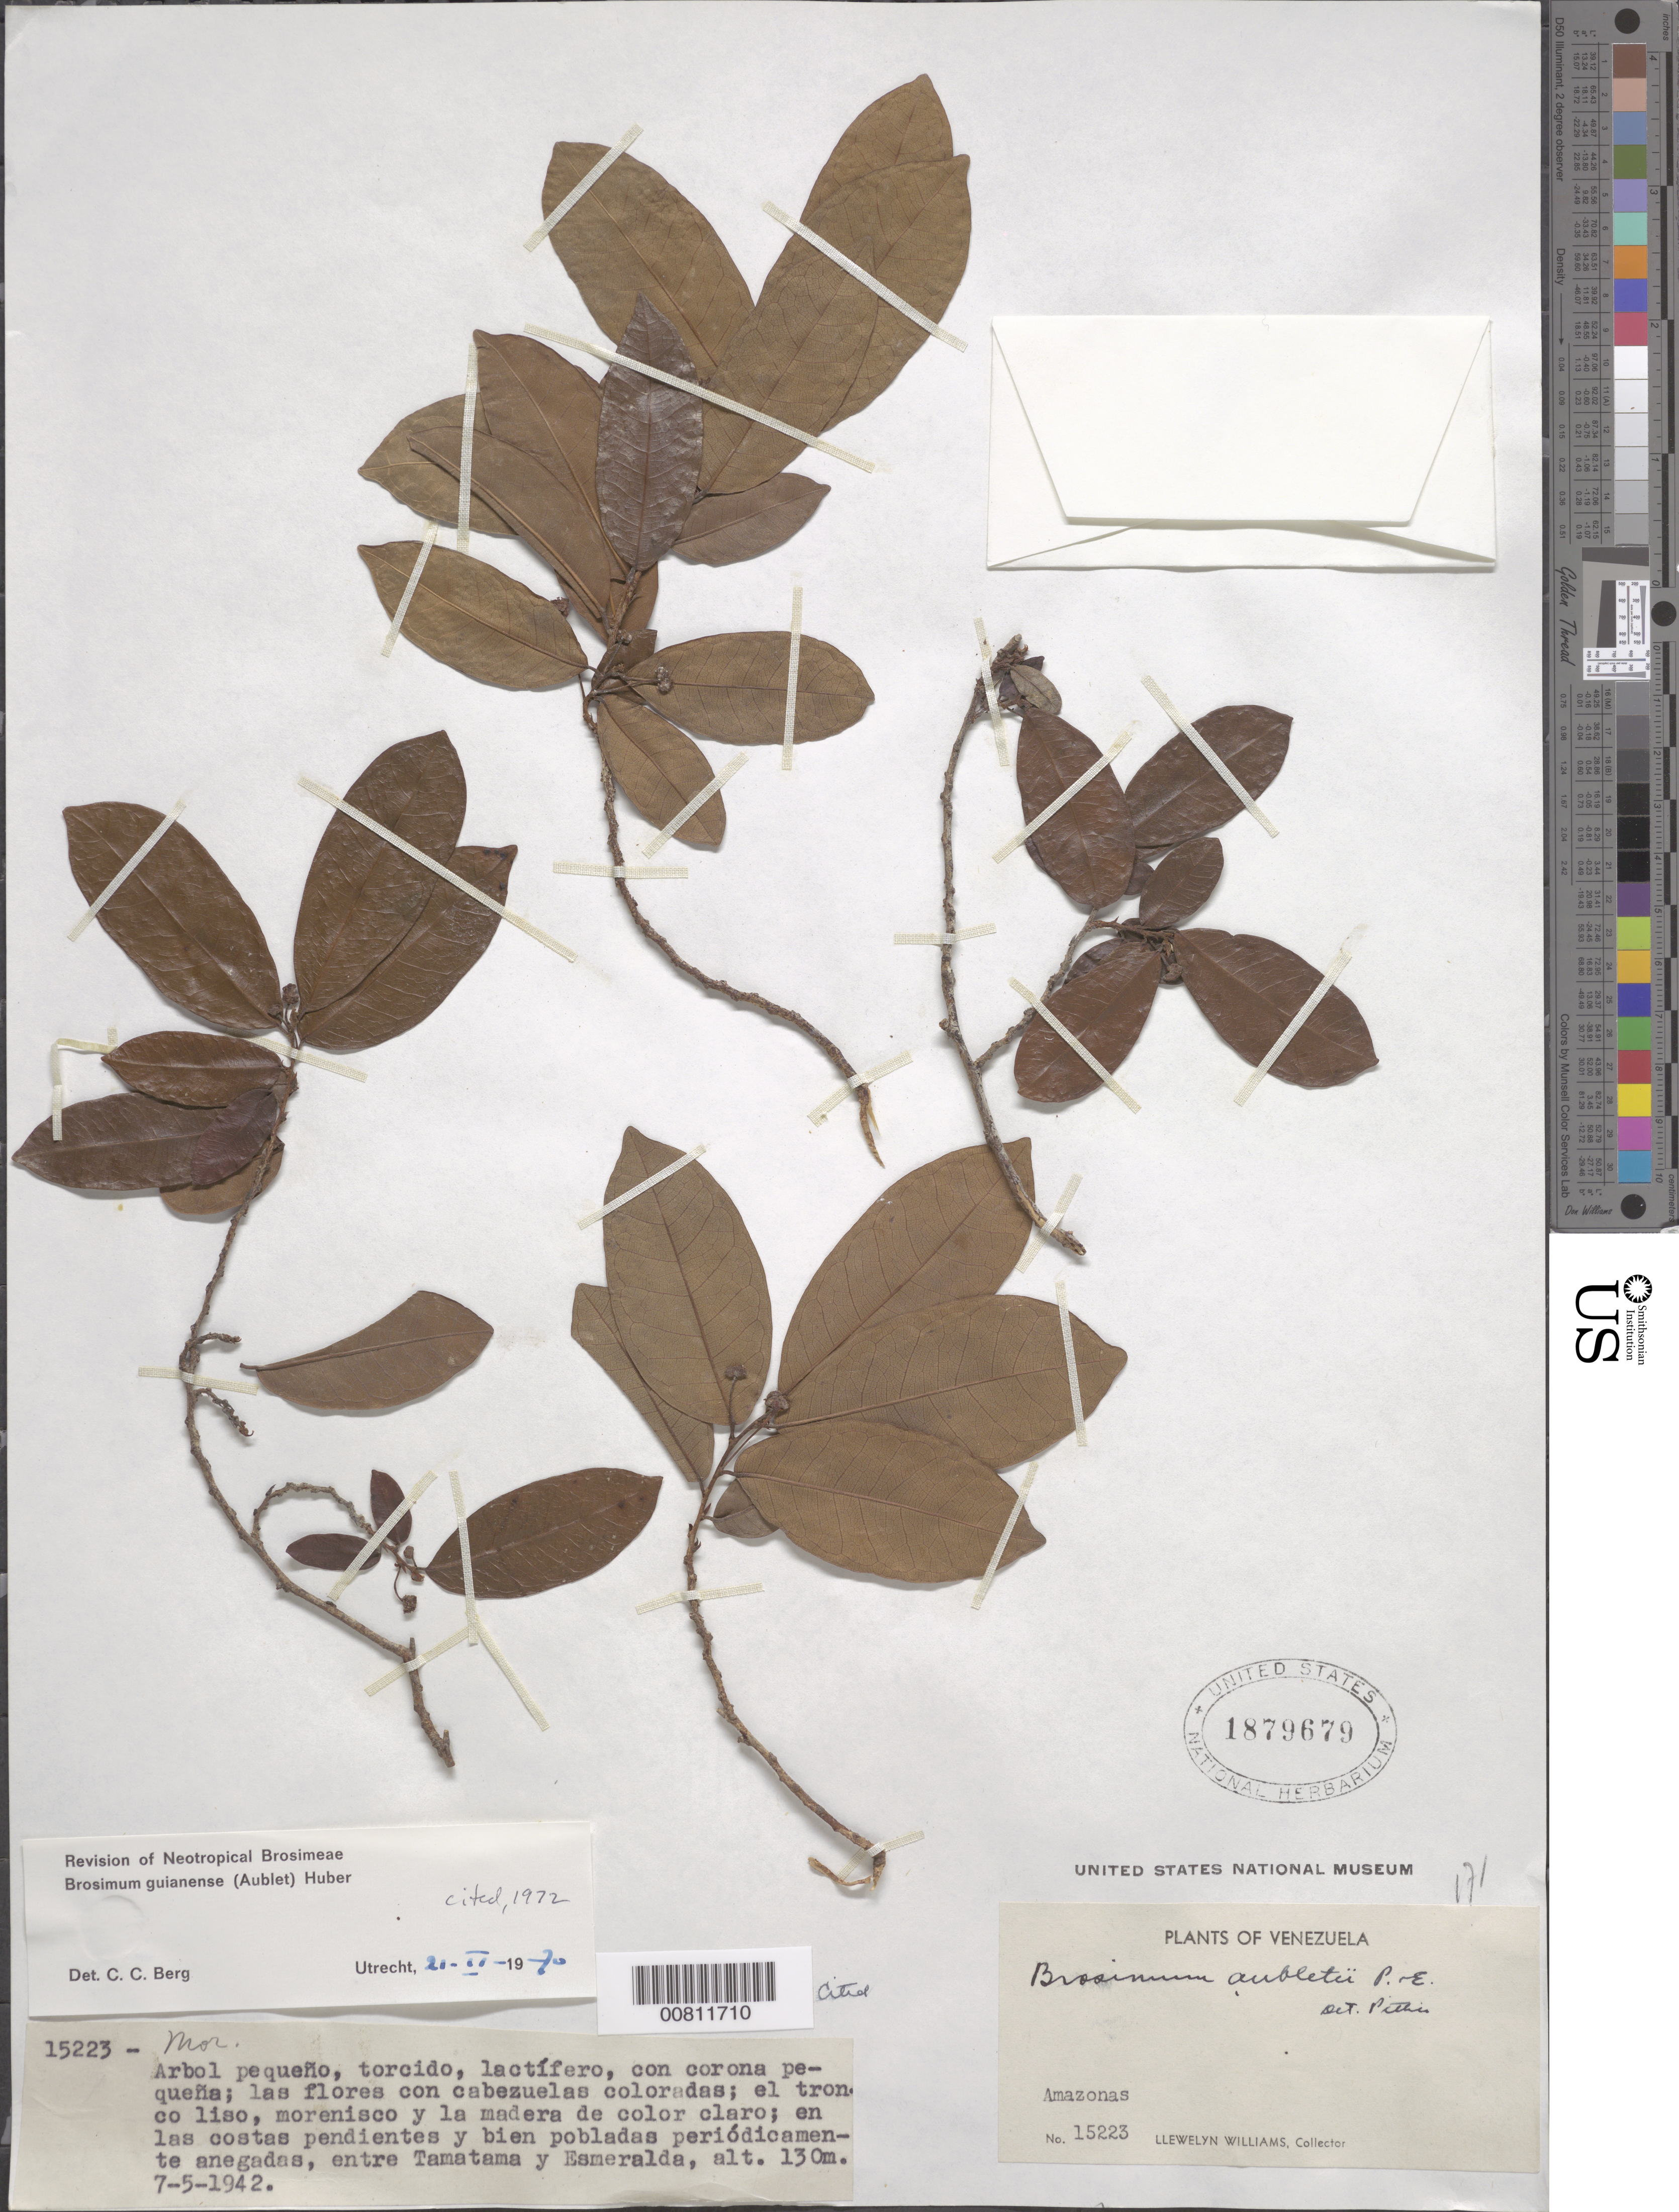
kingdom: Plantae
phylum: Tracheophyta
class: Magnoliopsida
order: Rosales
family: Moraceae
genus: Brosimum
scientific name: Brosimum guianense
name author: (Aubl.) Huber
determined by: Berg, C. C.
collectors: Ll. Williams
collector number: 15223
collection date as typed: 7-May-42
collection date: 1942-05-07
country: Venezuela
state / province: Amazonas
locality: Isla Solitaria, entre Tamatama y Esmeralda, Alto Orinoco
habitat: En las costas pendientes y bien pobladas periódicamente anegadas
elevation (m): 130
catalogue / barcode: US 1879679